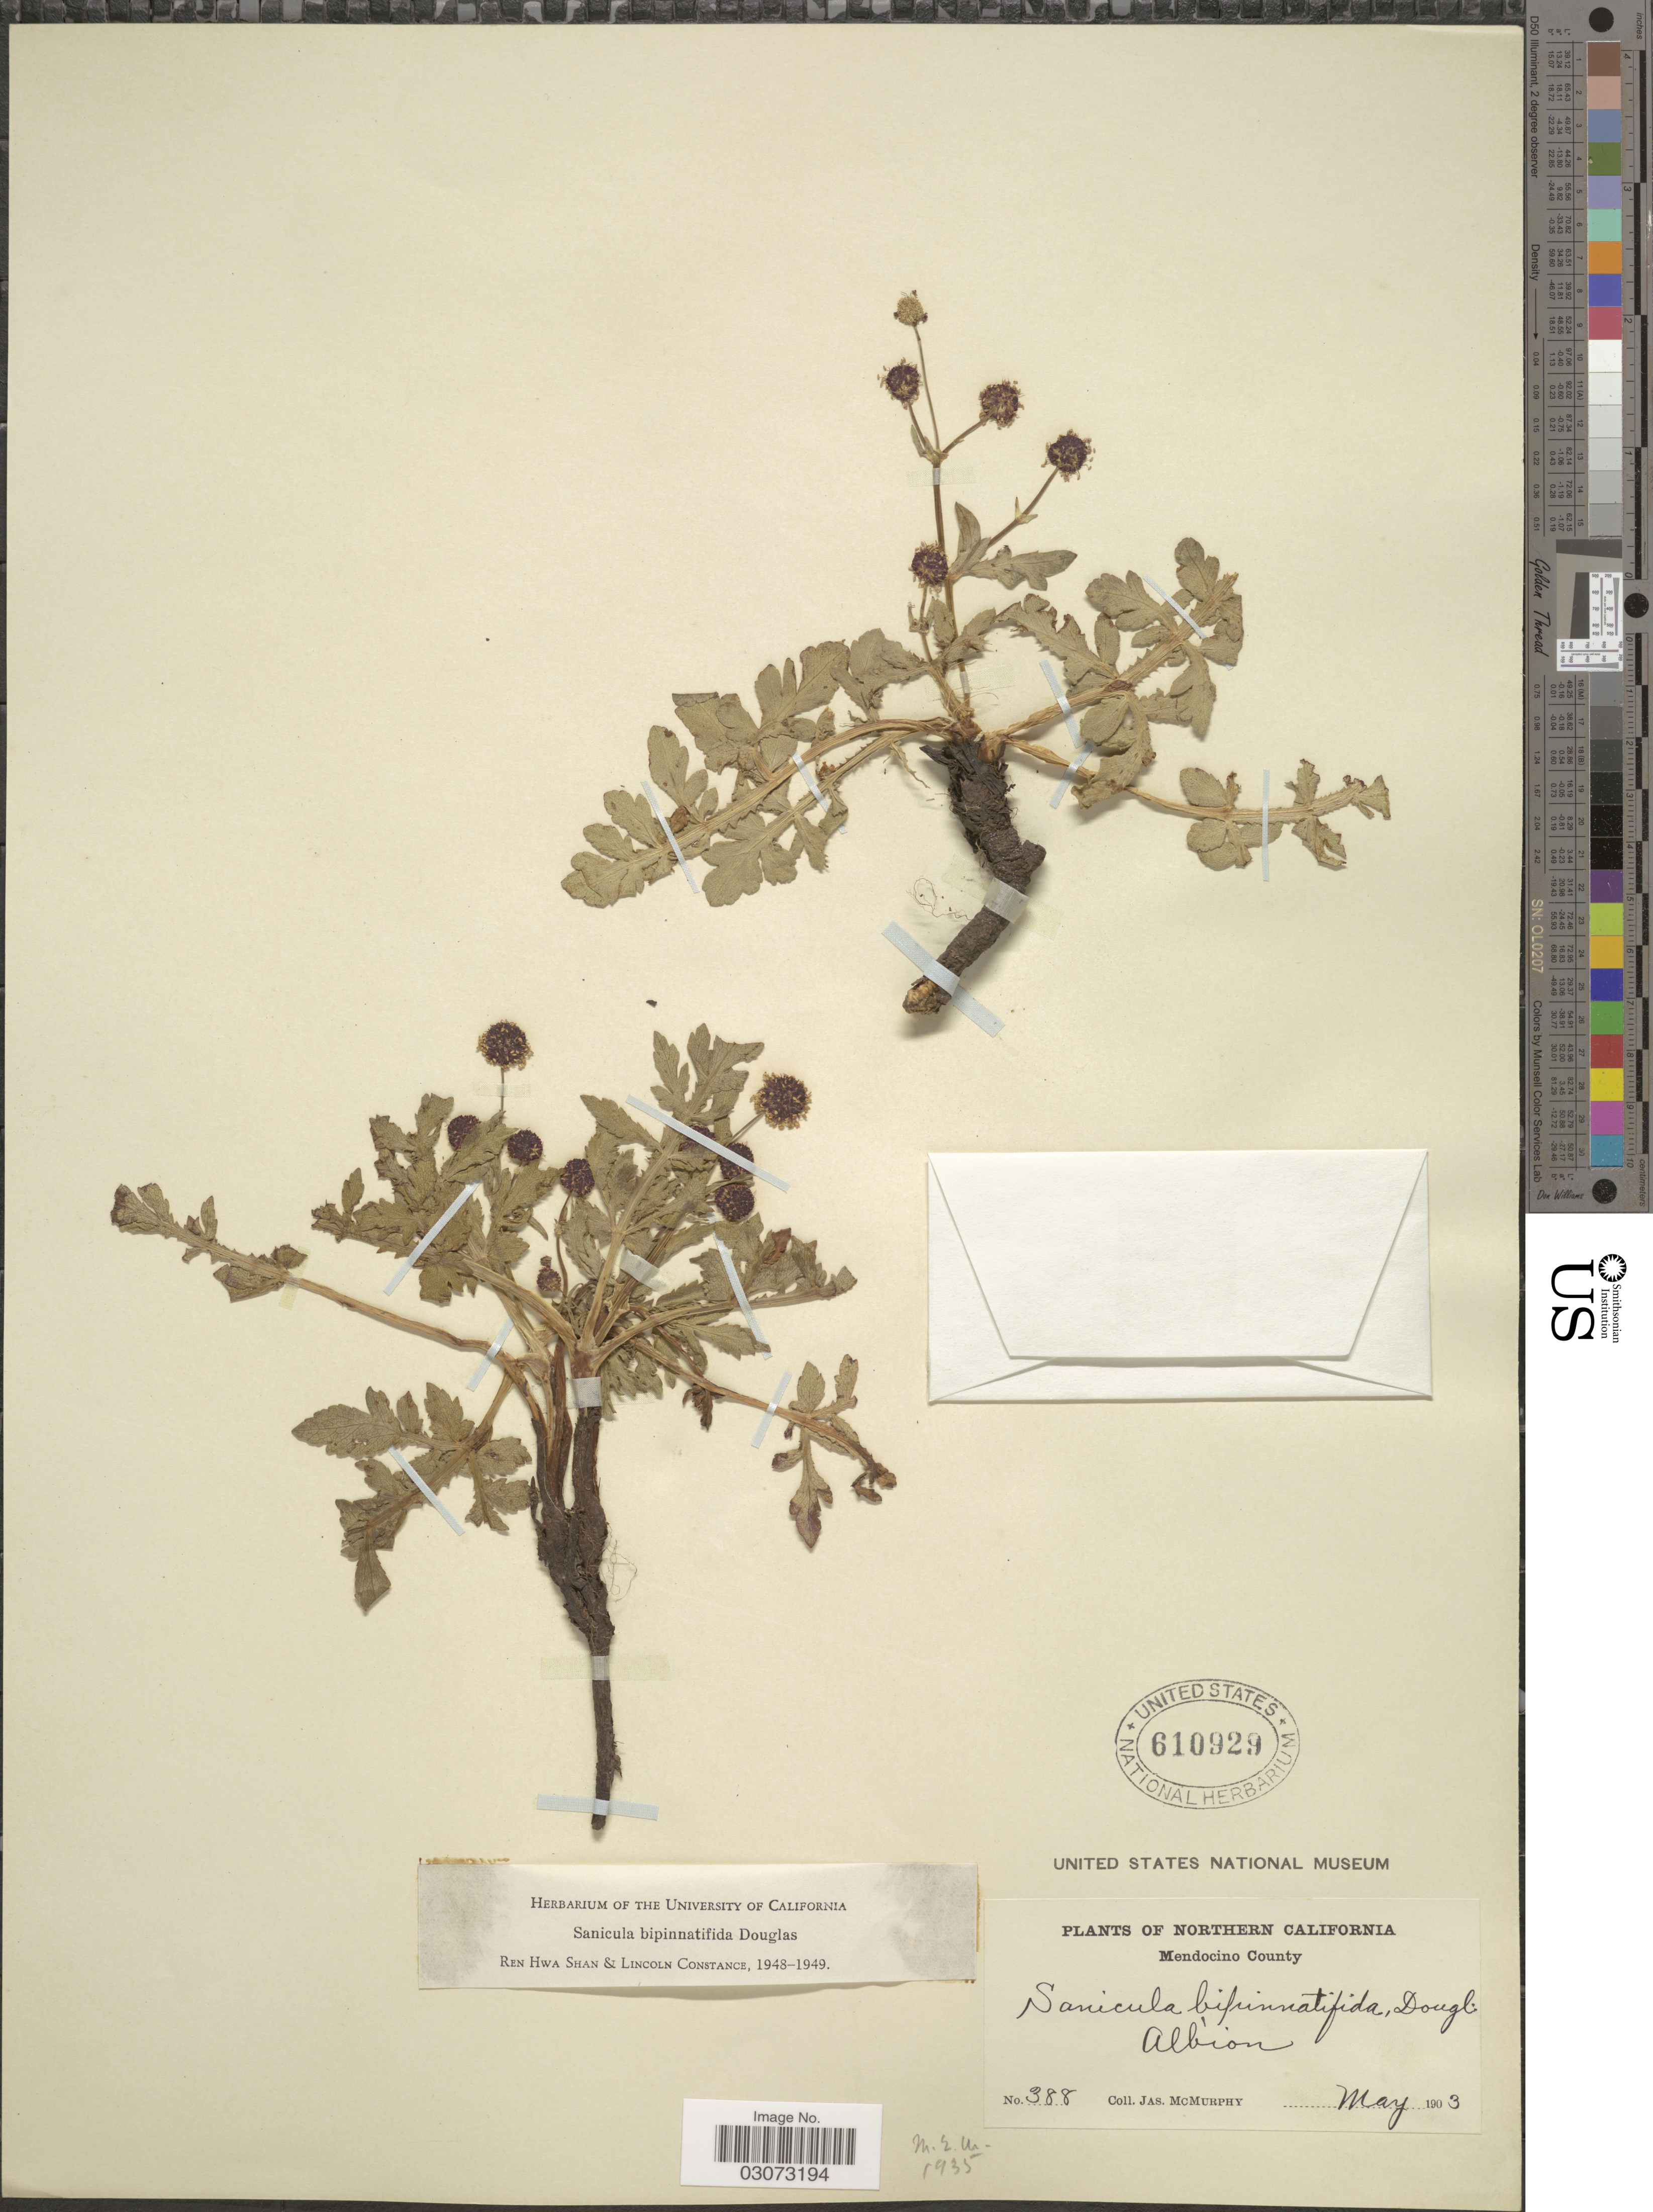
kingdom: Plantae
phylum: Tracheophyta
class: Magnoliopsida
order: Apiales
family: Apiaceae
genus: Sanicula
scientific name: Sanicula bipinnatifida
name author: Douglas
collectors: J. McMurphy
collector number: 388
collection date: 1903-05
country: United States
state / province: California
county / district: Mendocino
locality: Northern California. Mendocino County. Albion.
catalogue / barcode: US 610929